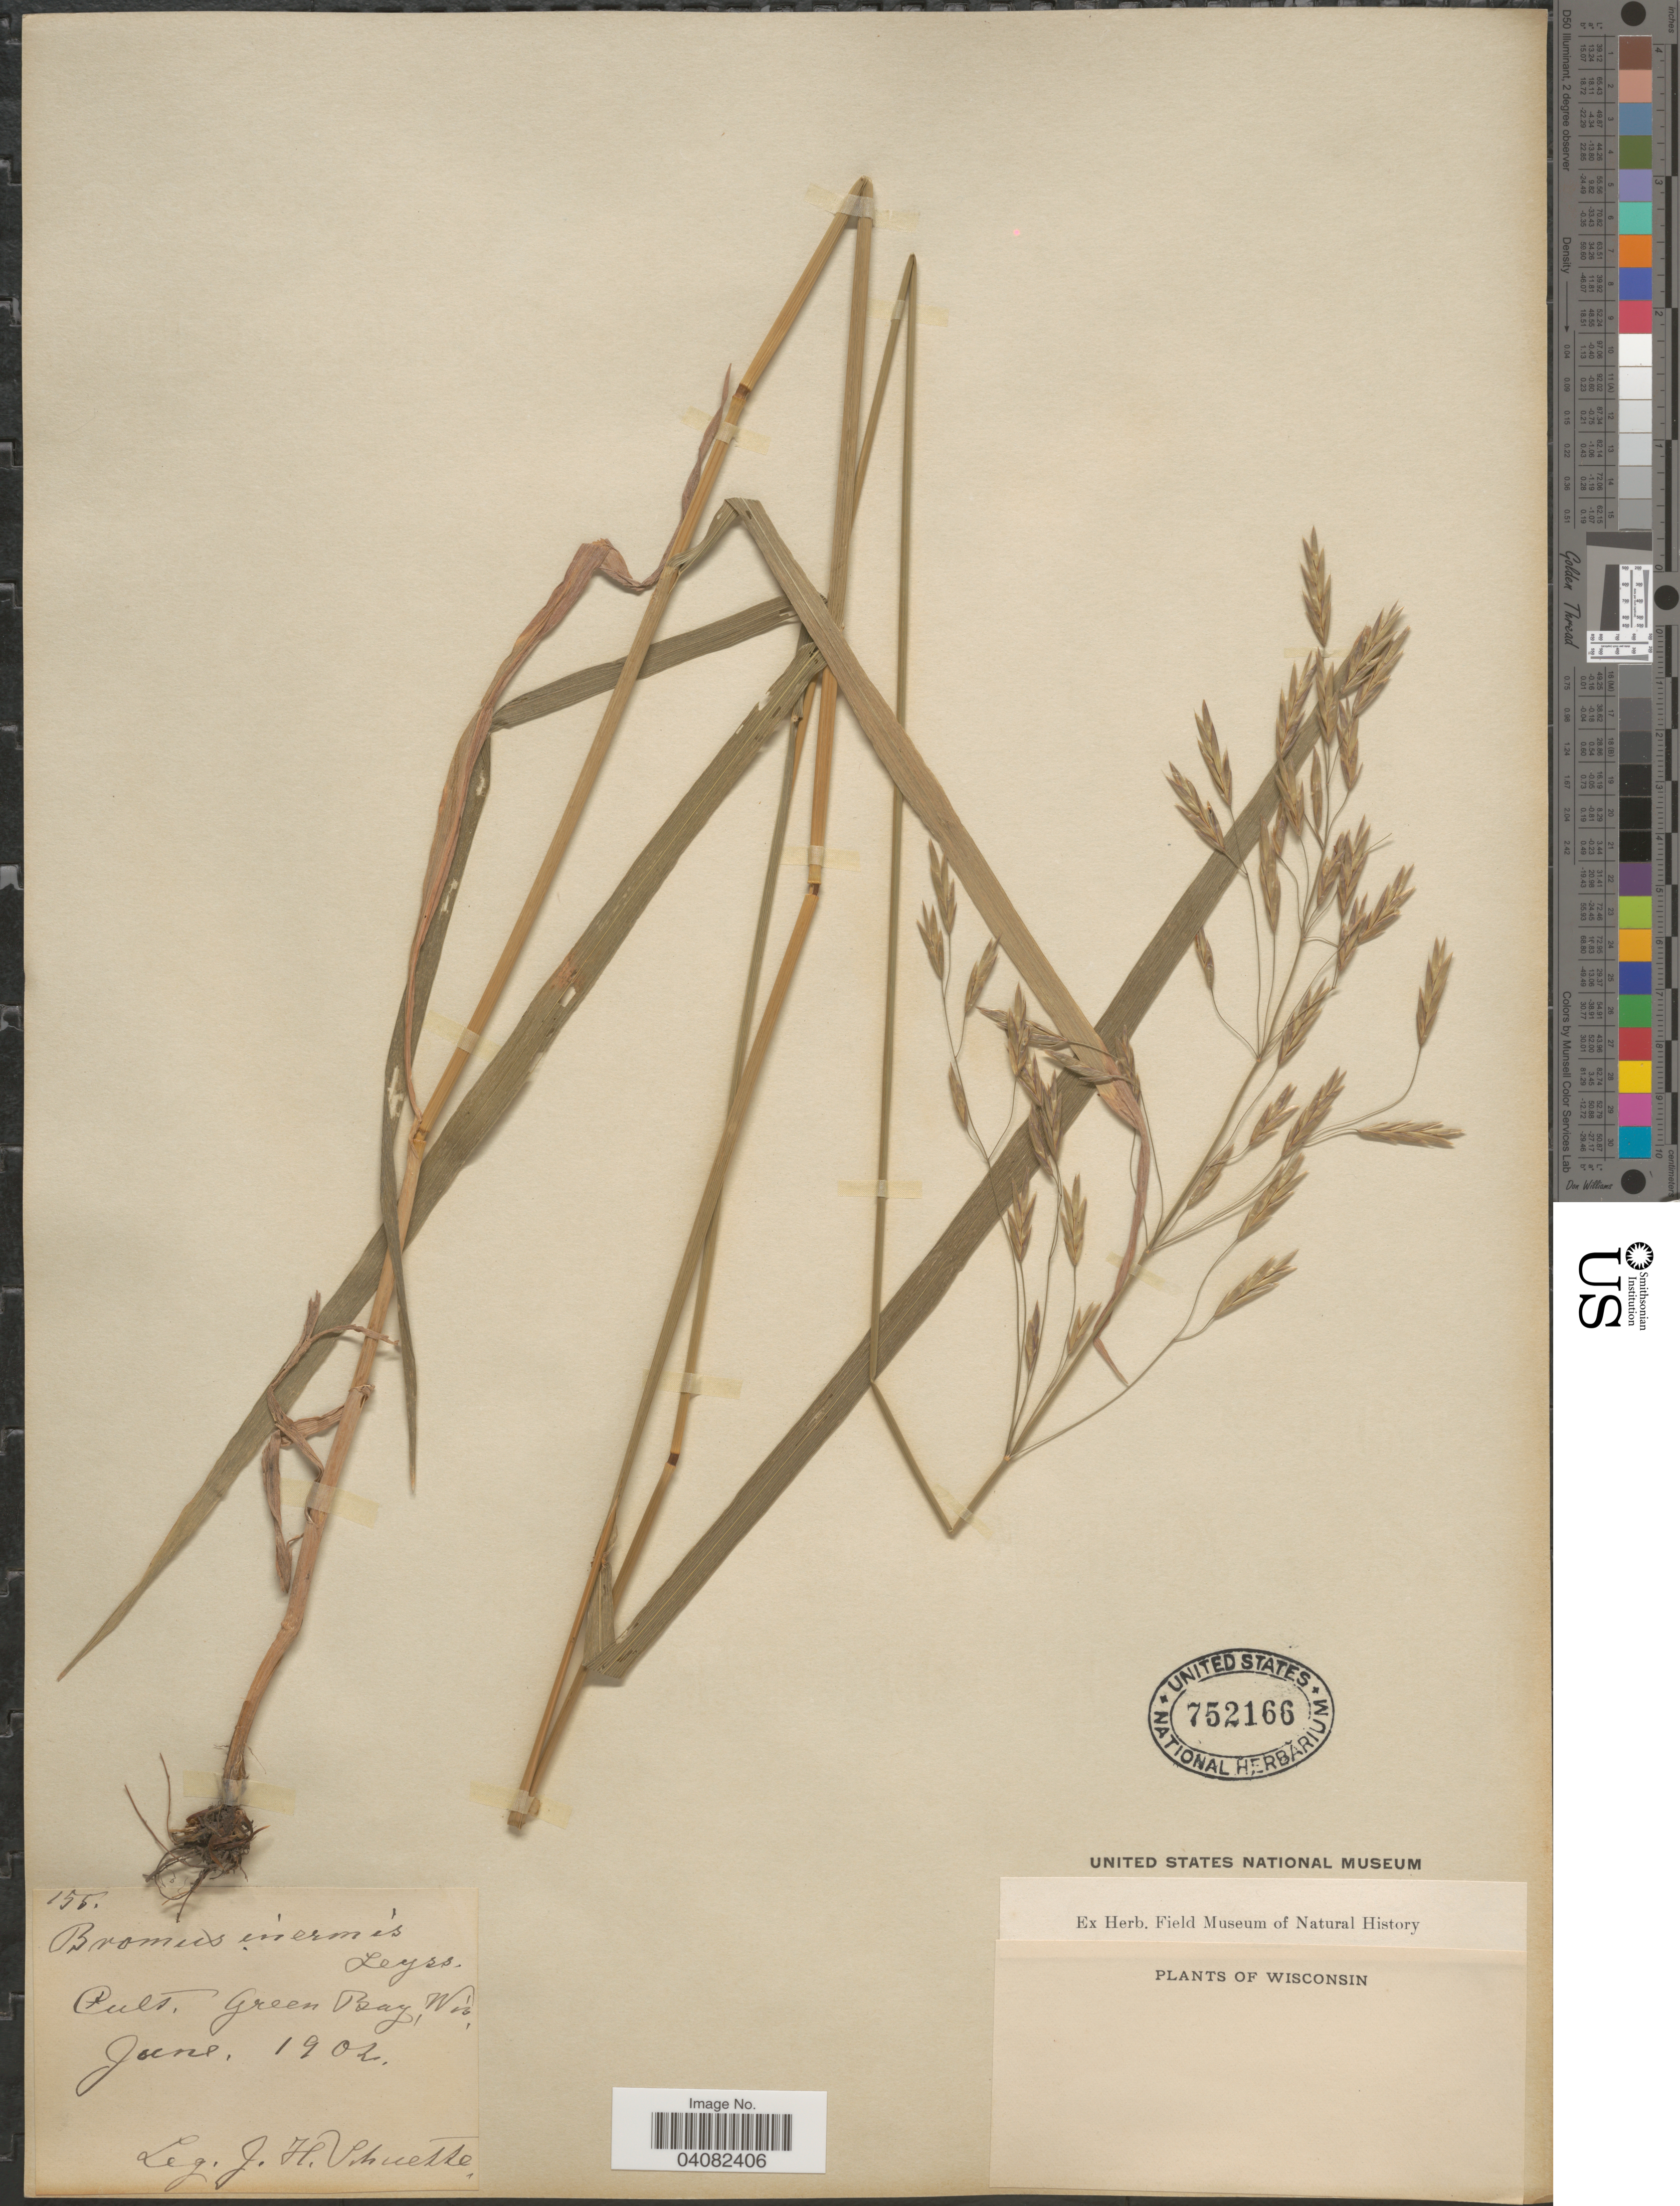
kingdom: Plantae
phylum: Tracheophyta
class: Liliopsida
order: Poales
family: Poaceae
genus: Bromus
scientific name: Bromus inermis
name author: Leyss.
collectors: J. H. Schuette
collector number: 155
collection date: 1902-06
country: United States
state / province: Wisconsin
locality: Cult. Green Bay.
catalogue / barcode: US 752166